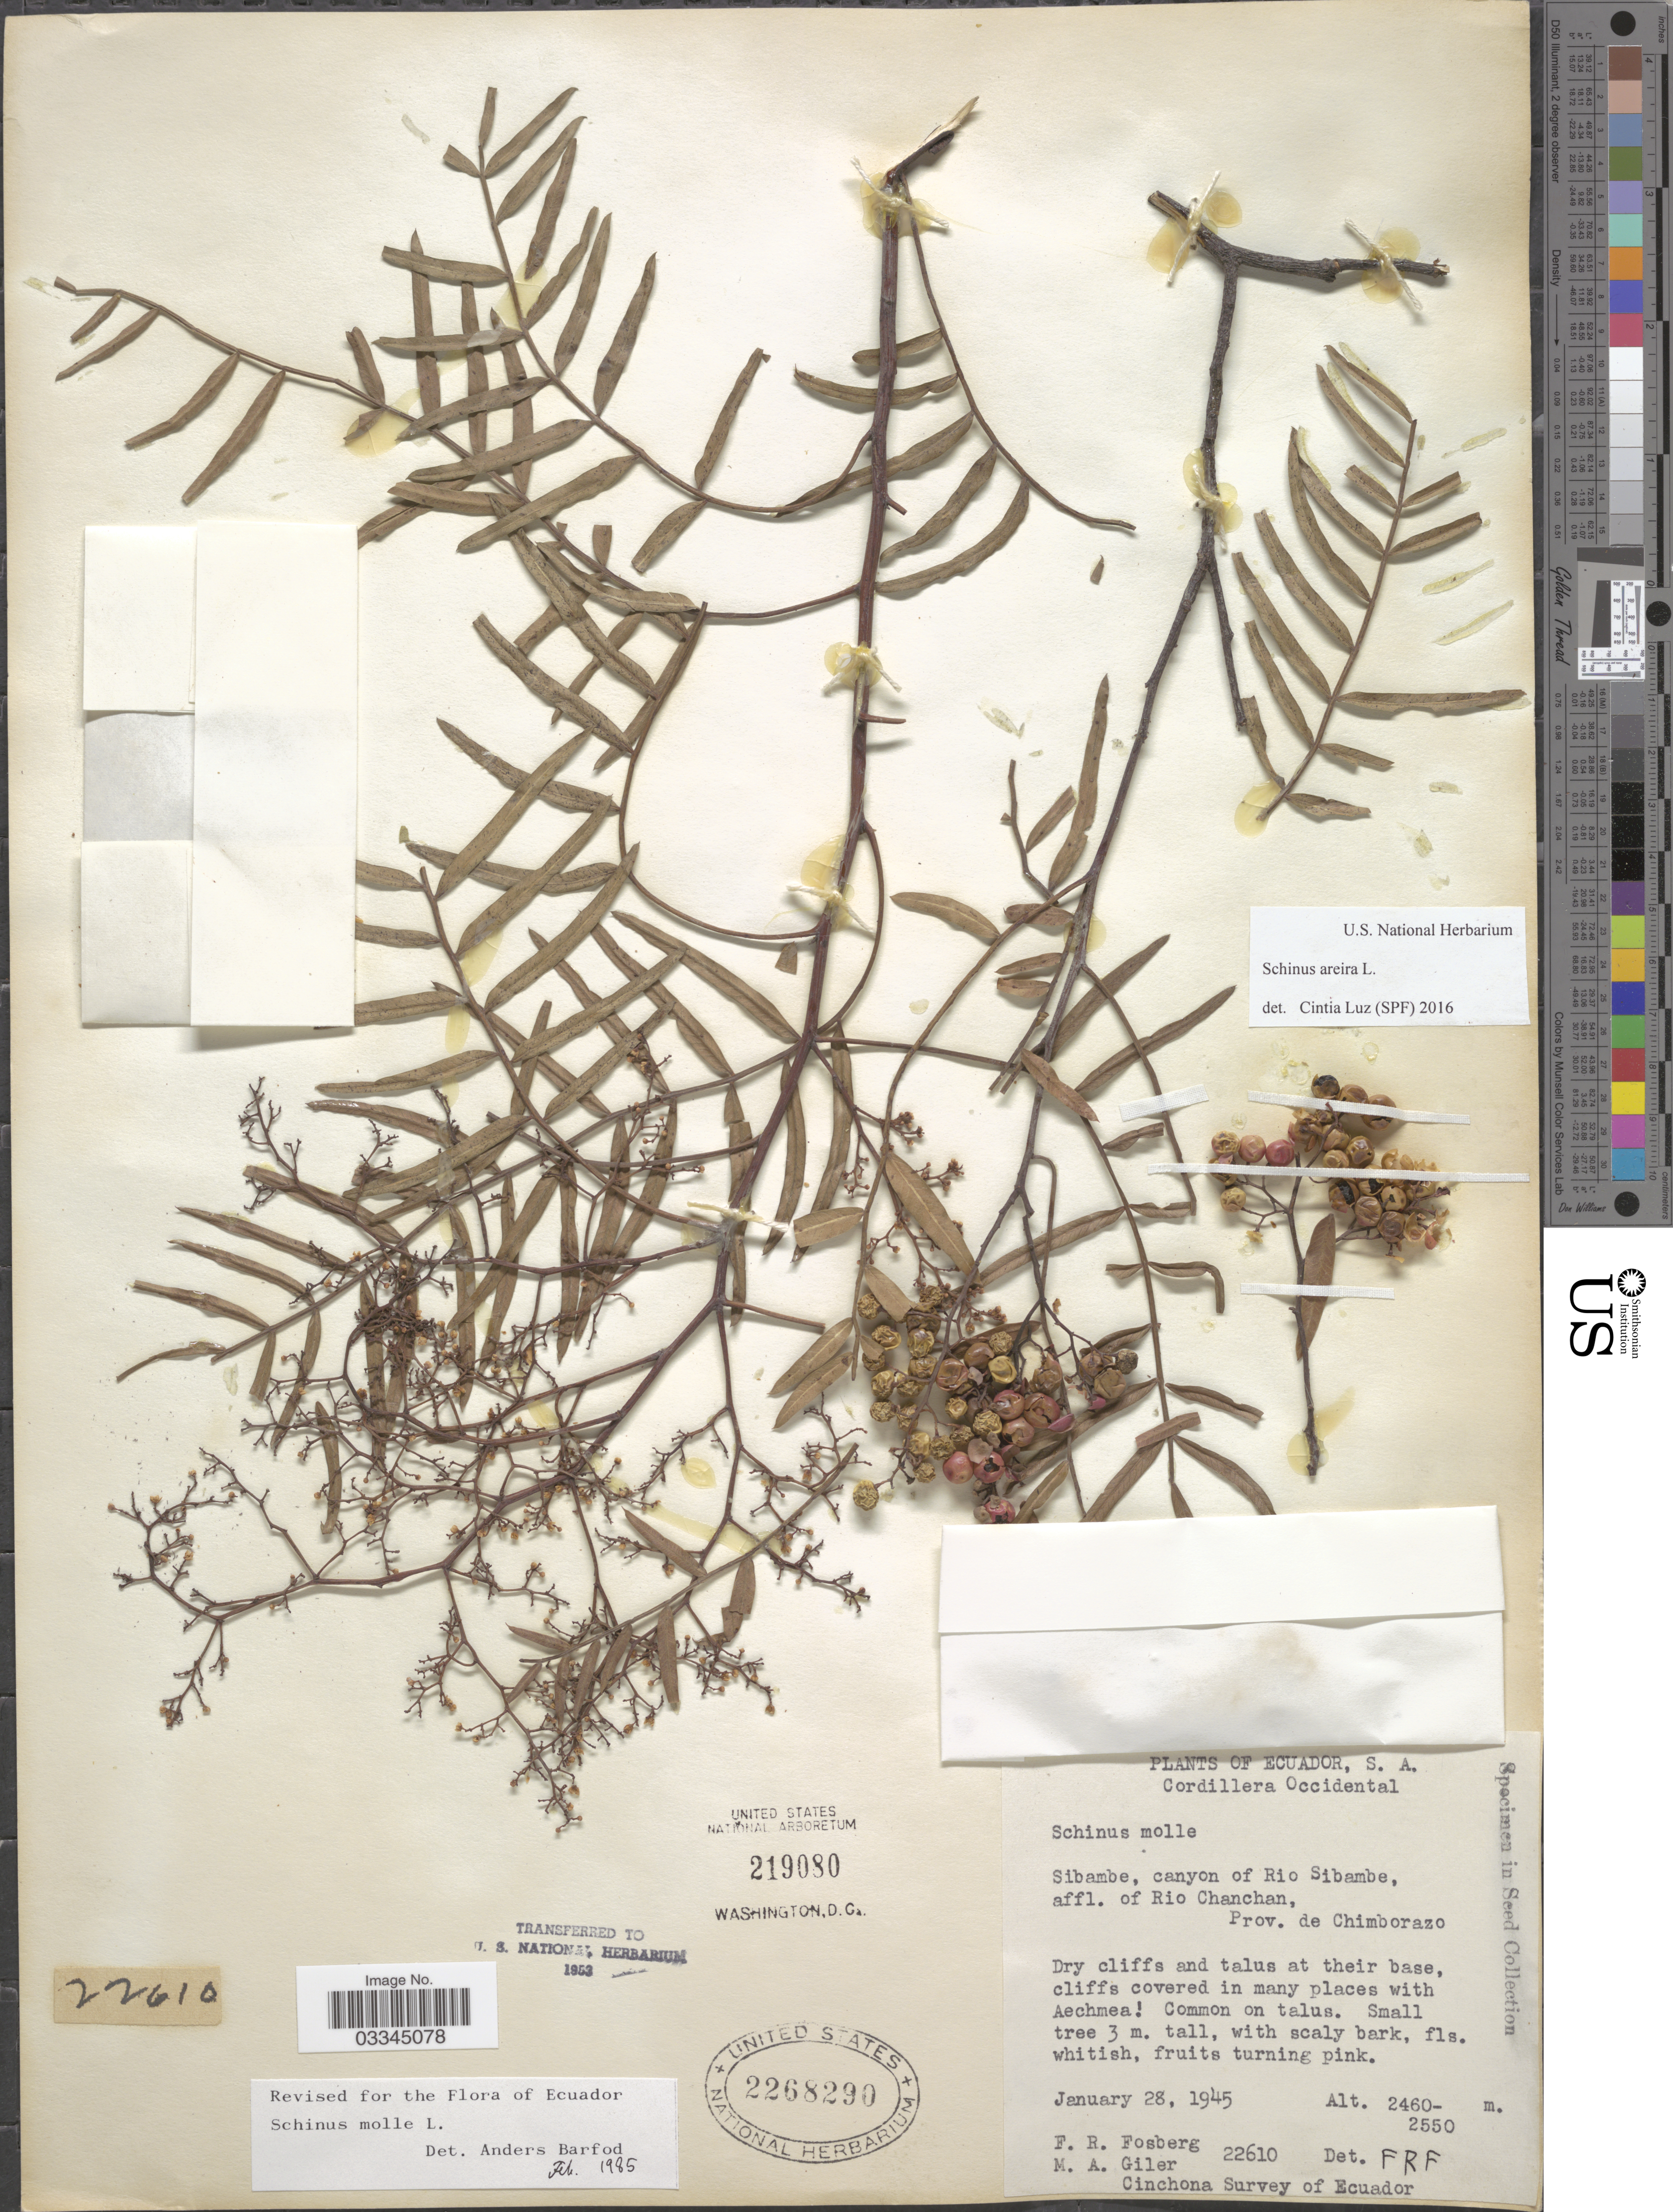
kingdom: Plantae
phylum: Tracheophyta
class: Magnoliopsida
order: Sapindales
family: Anacardiaceae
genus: Schinus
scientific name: Schinus areira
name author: L.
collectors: F. R. Fosberg & M. Giler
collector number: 22610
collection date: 1945-01-28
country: Ecuador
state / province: Chimborazo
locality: Cordillera Occidental, Sibambe, canyon of Rio Sibambe, affl. of Rio Chanchan.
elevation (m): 2460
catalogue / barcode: US 2268290